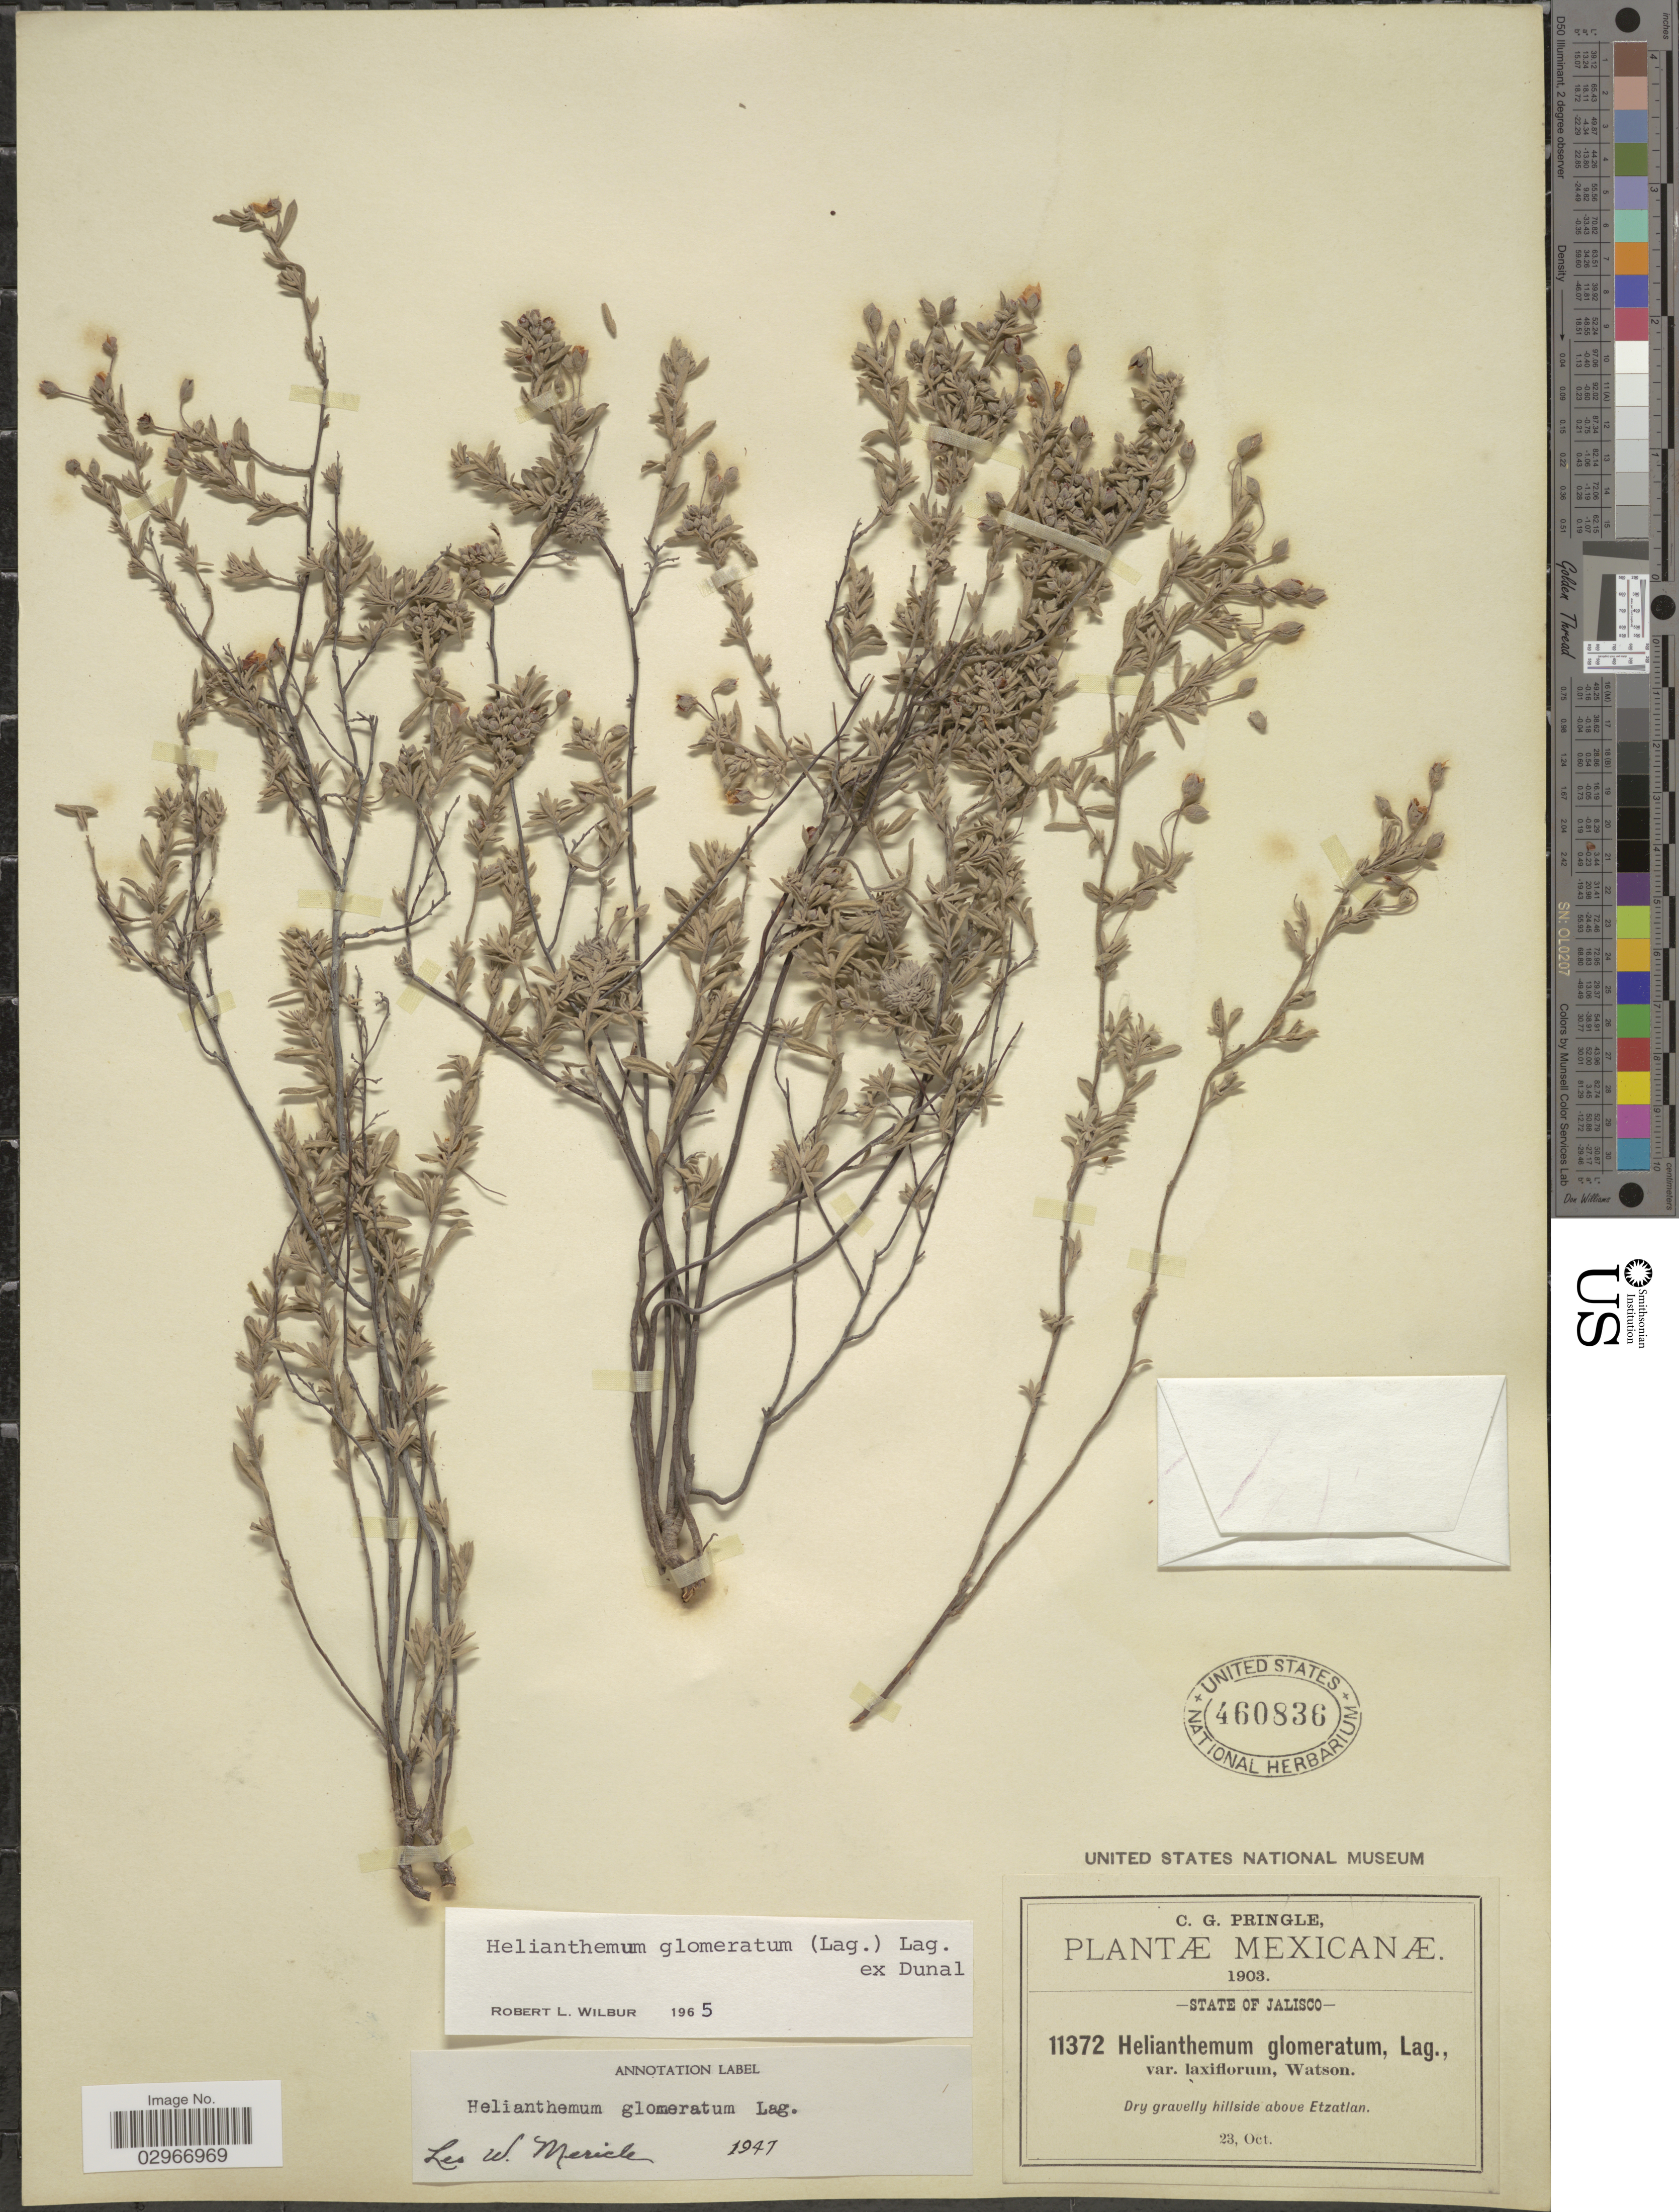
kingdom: Plantae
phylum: Tracheophyta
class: Magnoliopsida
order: Malvales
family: Cistaceae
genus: Helianthemum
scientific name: Helianthemum glomeratum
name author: (Lag.) Lag. ex Dunal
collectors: C. G. Pringle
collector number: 11372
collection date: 1903-10-23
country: Mexico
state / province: Jalisco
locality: Dry gravelly hillside above Etzatlan.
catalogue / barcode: US 460836